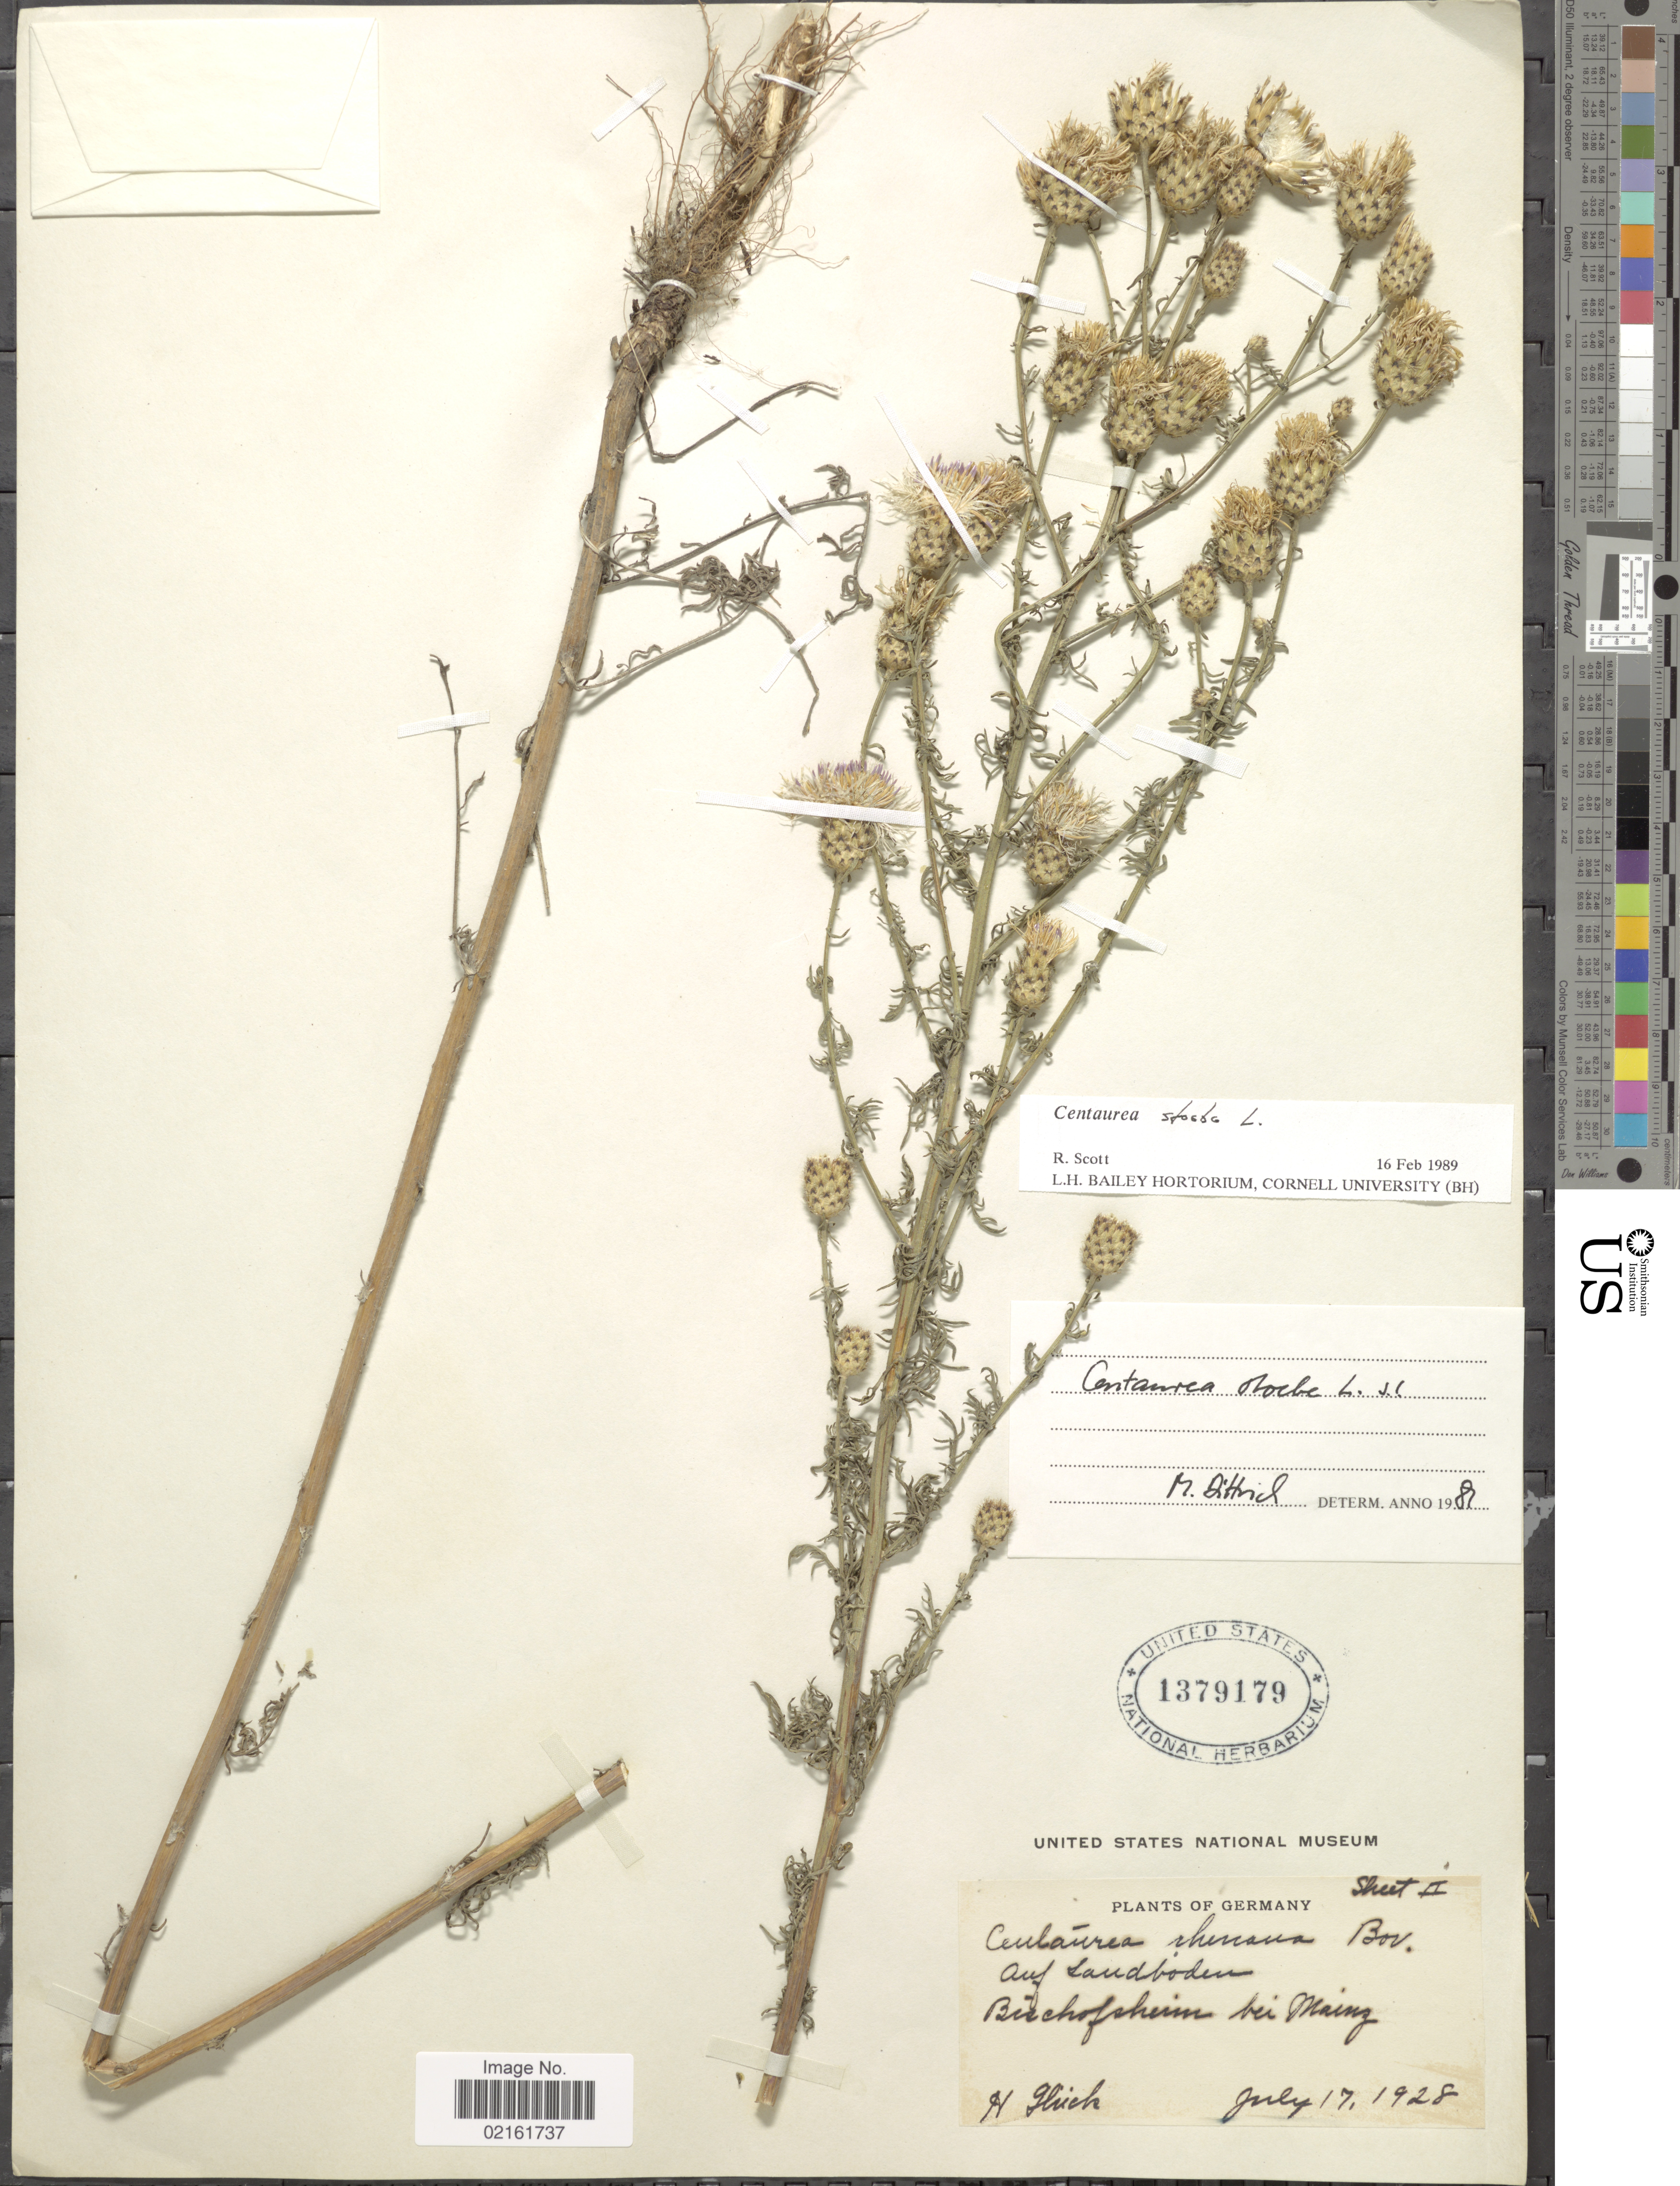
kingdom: Plantae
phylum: Tracheophyta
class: Magnoliopsida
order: Asterales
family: Asteraceae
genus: Centaurea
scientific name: Centaurea stoebe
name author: Tausch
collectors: H. Hück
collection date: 1928-07-17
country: Germany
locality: Auf landbodem Beschifsheim bei Mainz [interpreted]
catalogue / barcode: US 1379179